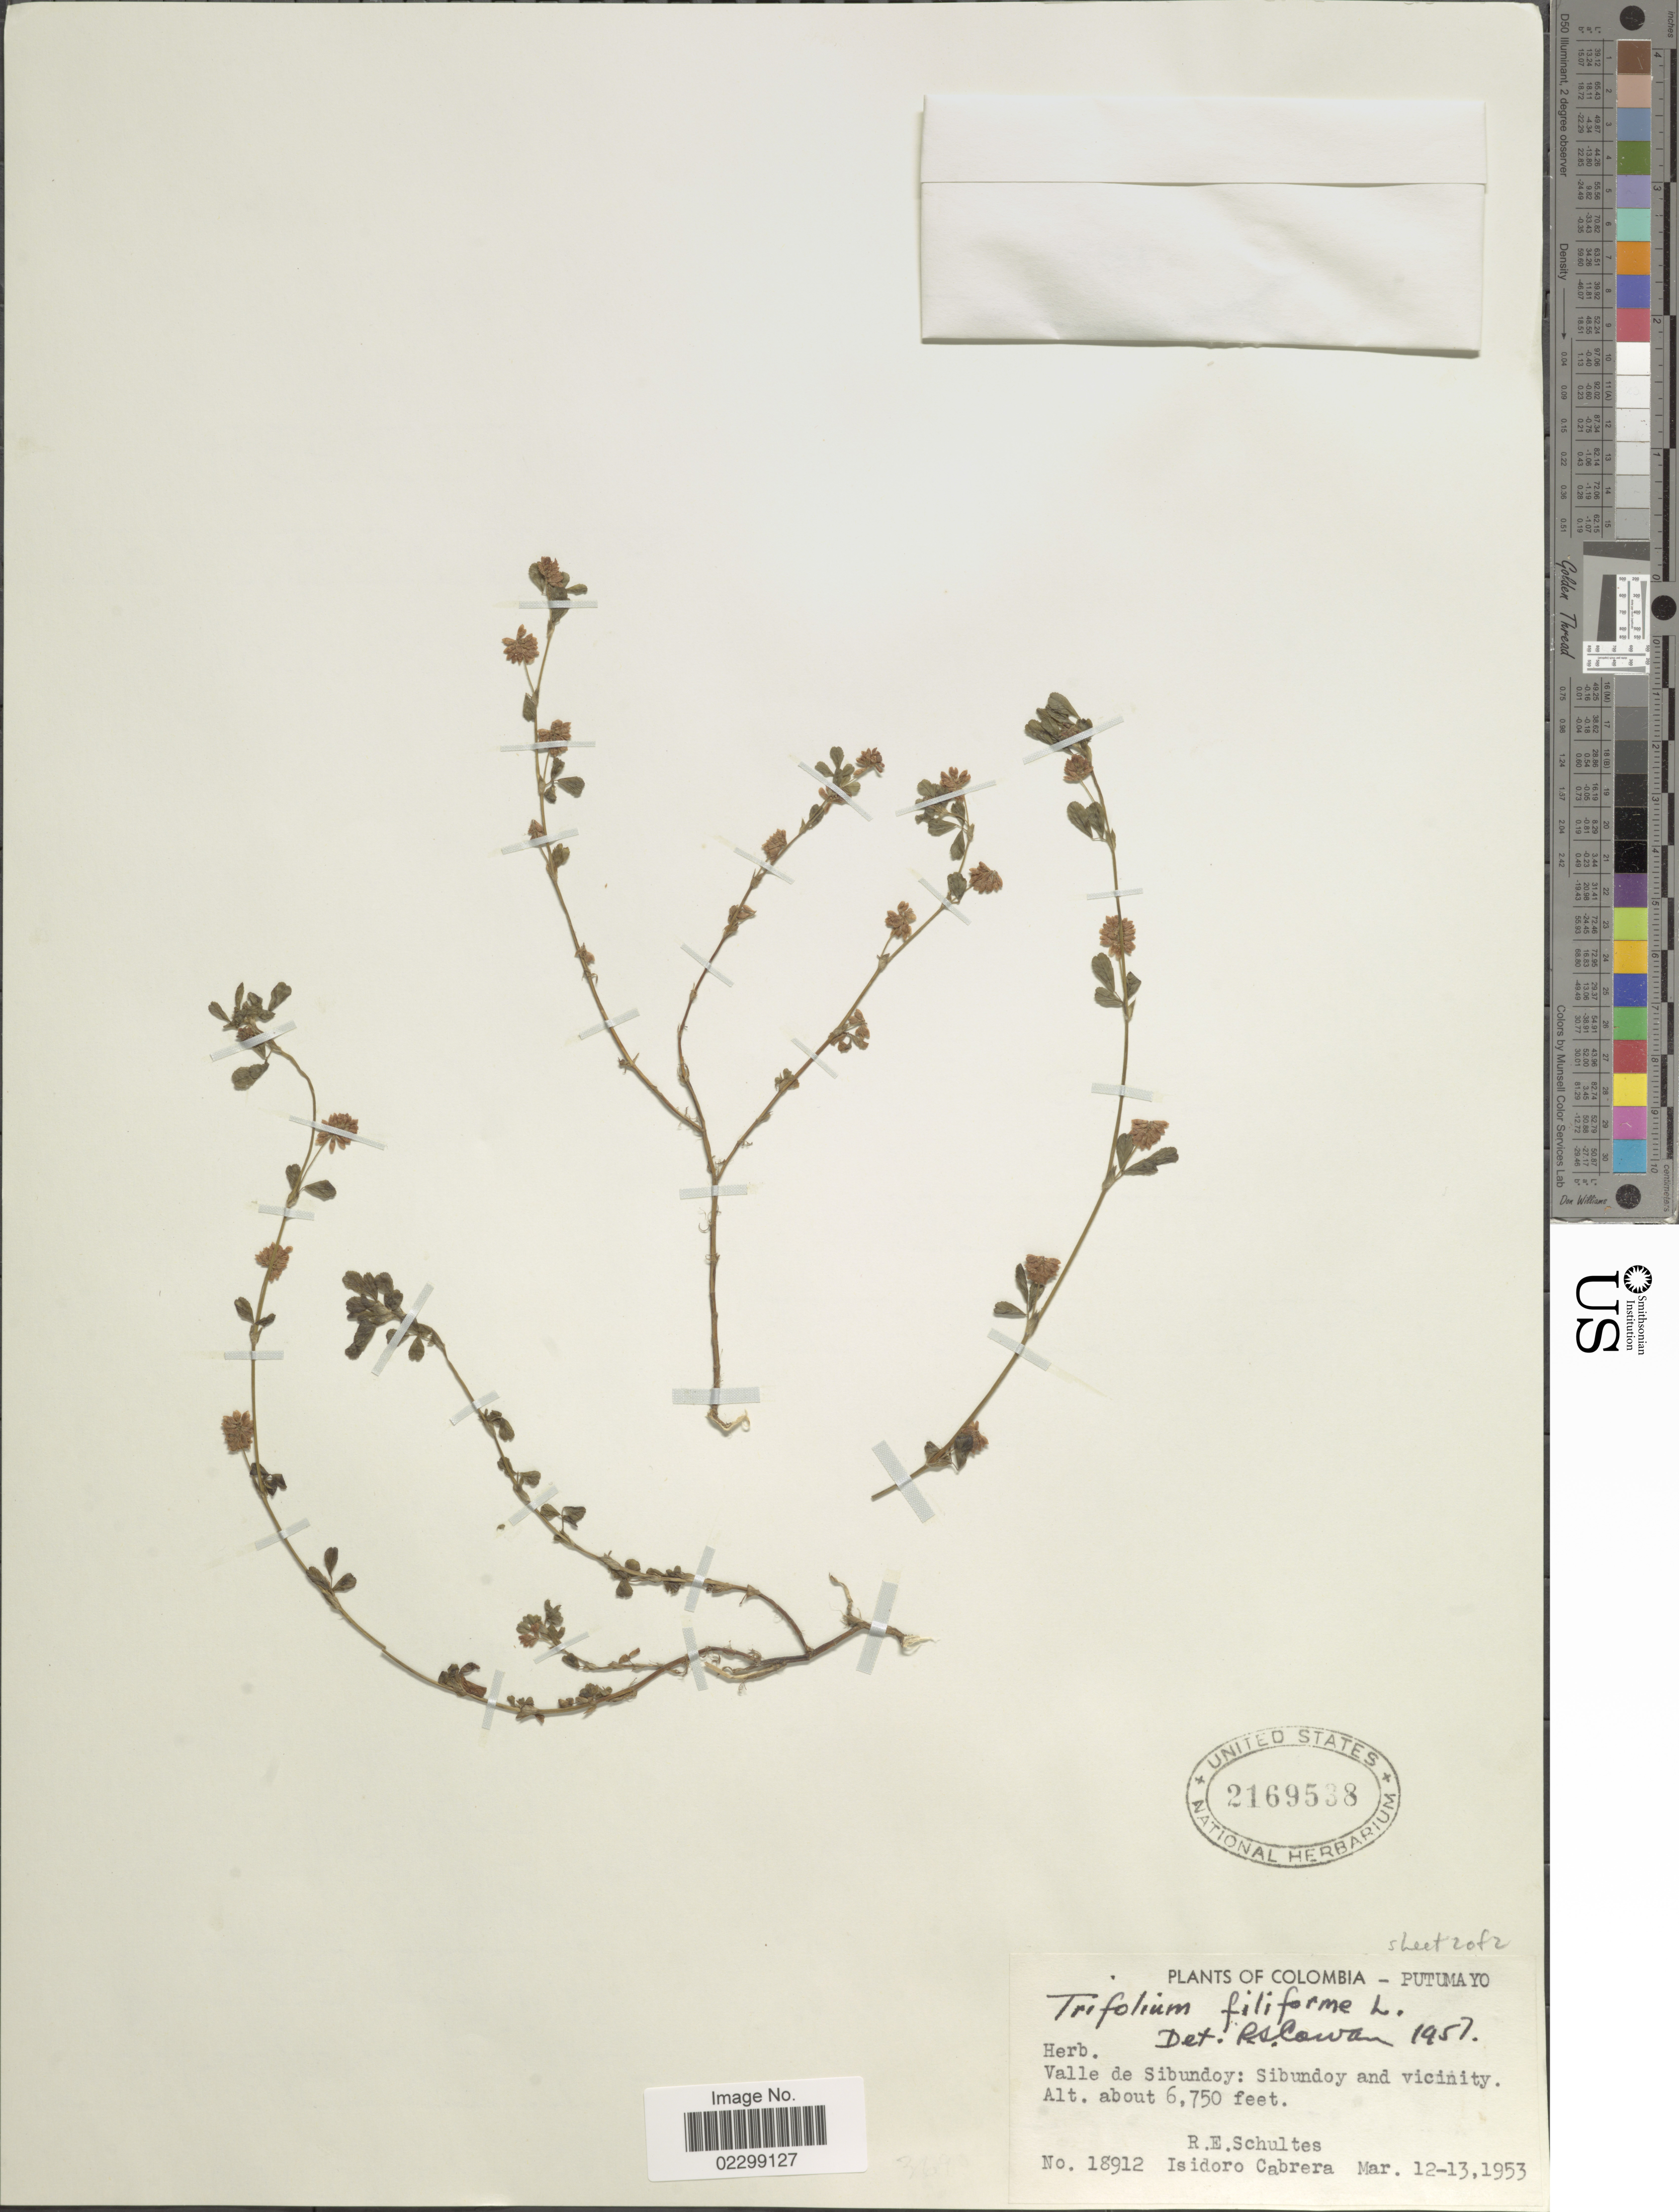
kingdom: Plantae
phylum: Tracheophyta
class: Magnoliopsida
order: Fabales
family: Fabaceae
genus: Trifolium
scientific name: Trifolium dubium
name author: Sibth.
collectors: R. E. Schultes & I. Cabrera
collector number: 18912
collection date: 1953-03-12/1953-03-13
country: Colombia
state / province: Putumayo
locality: Valle de Sibondoy: Sibundoy and vicinity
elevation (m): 2057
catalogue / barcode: US 2169538